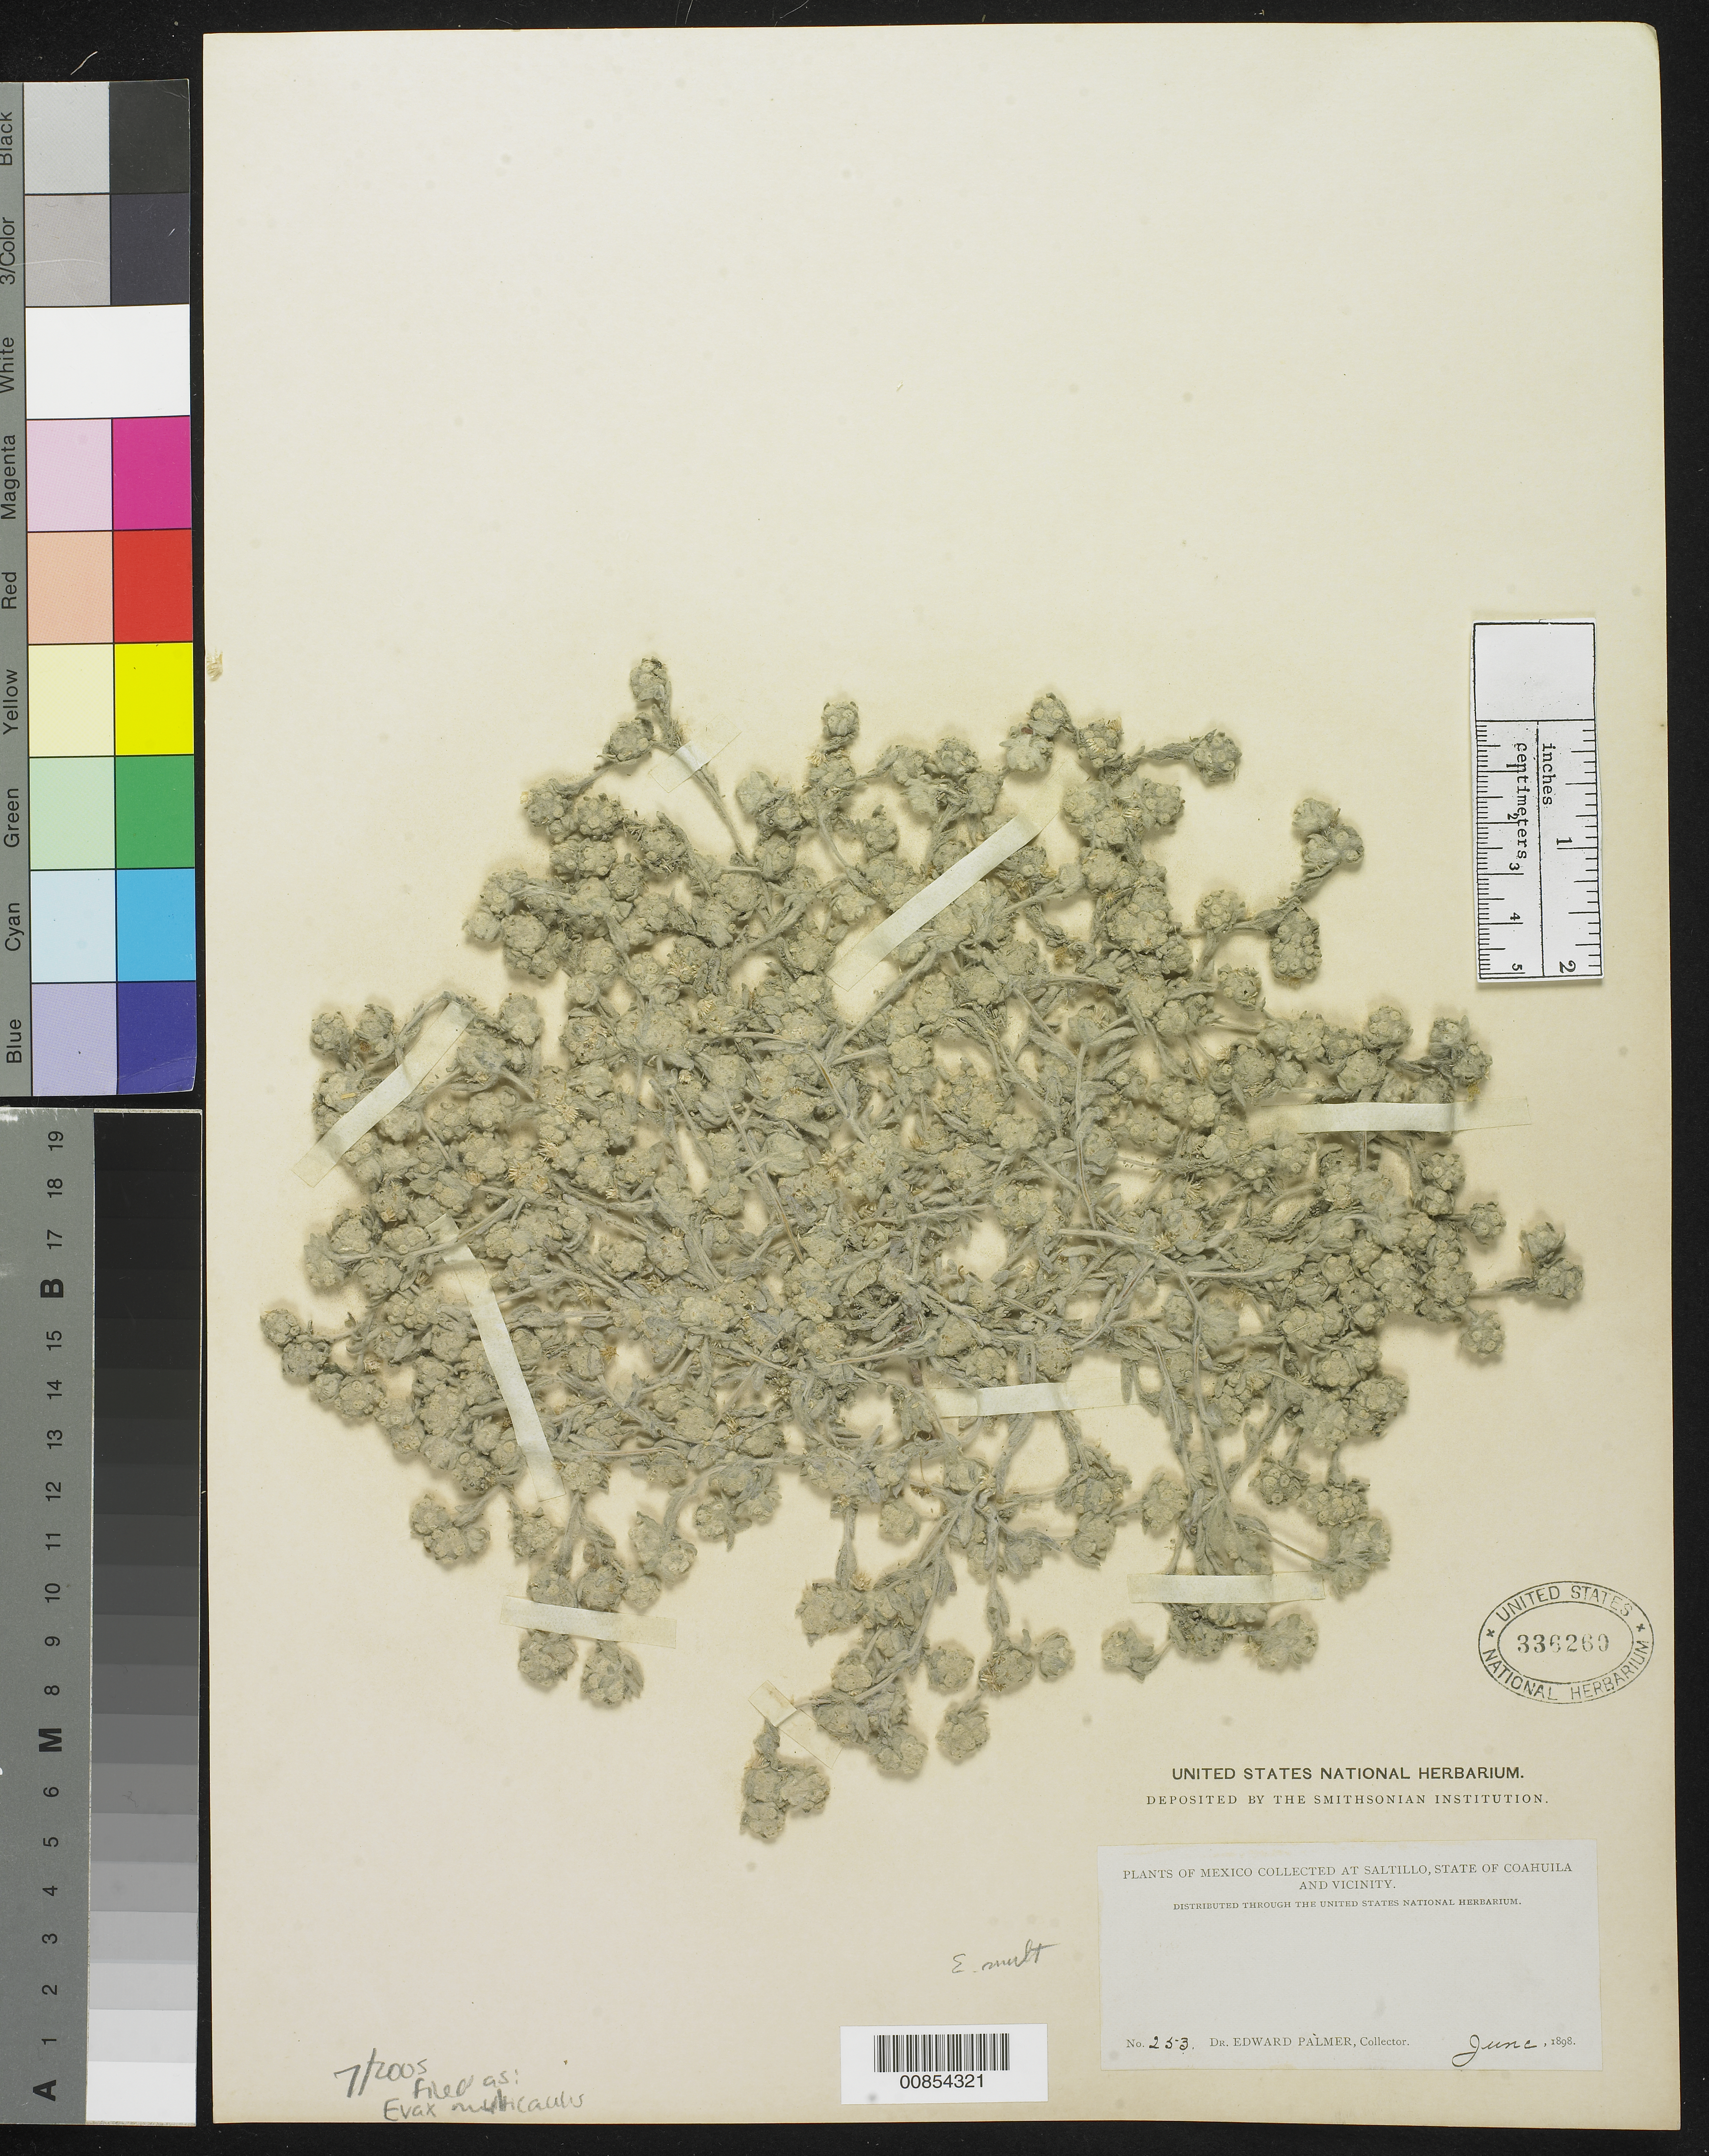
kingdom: Plantae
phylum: Tracheophyta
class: Magnoliopsida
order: Asterales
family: Asteraceae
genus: Evax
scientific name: Evax multicaulis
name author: DC.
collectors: E. Palmer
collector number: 253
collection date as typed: Jun 1898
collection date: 1898-06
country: Mexico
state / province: Coahuila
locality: Saltillo, Coahuila and vicinity.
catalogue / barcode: US 336260